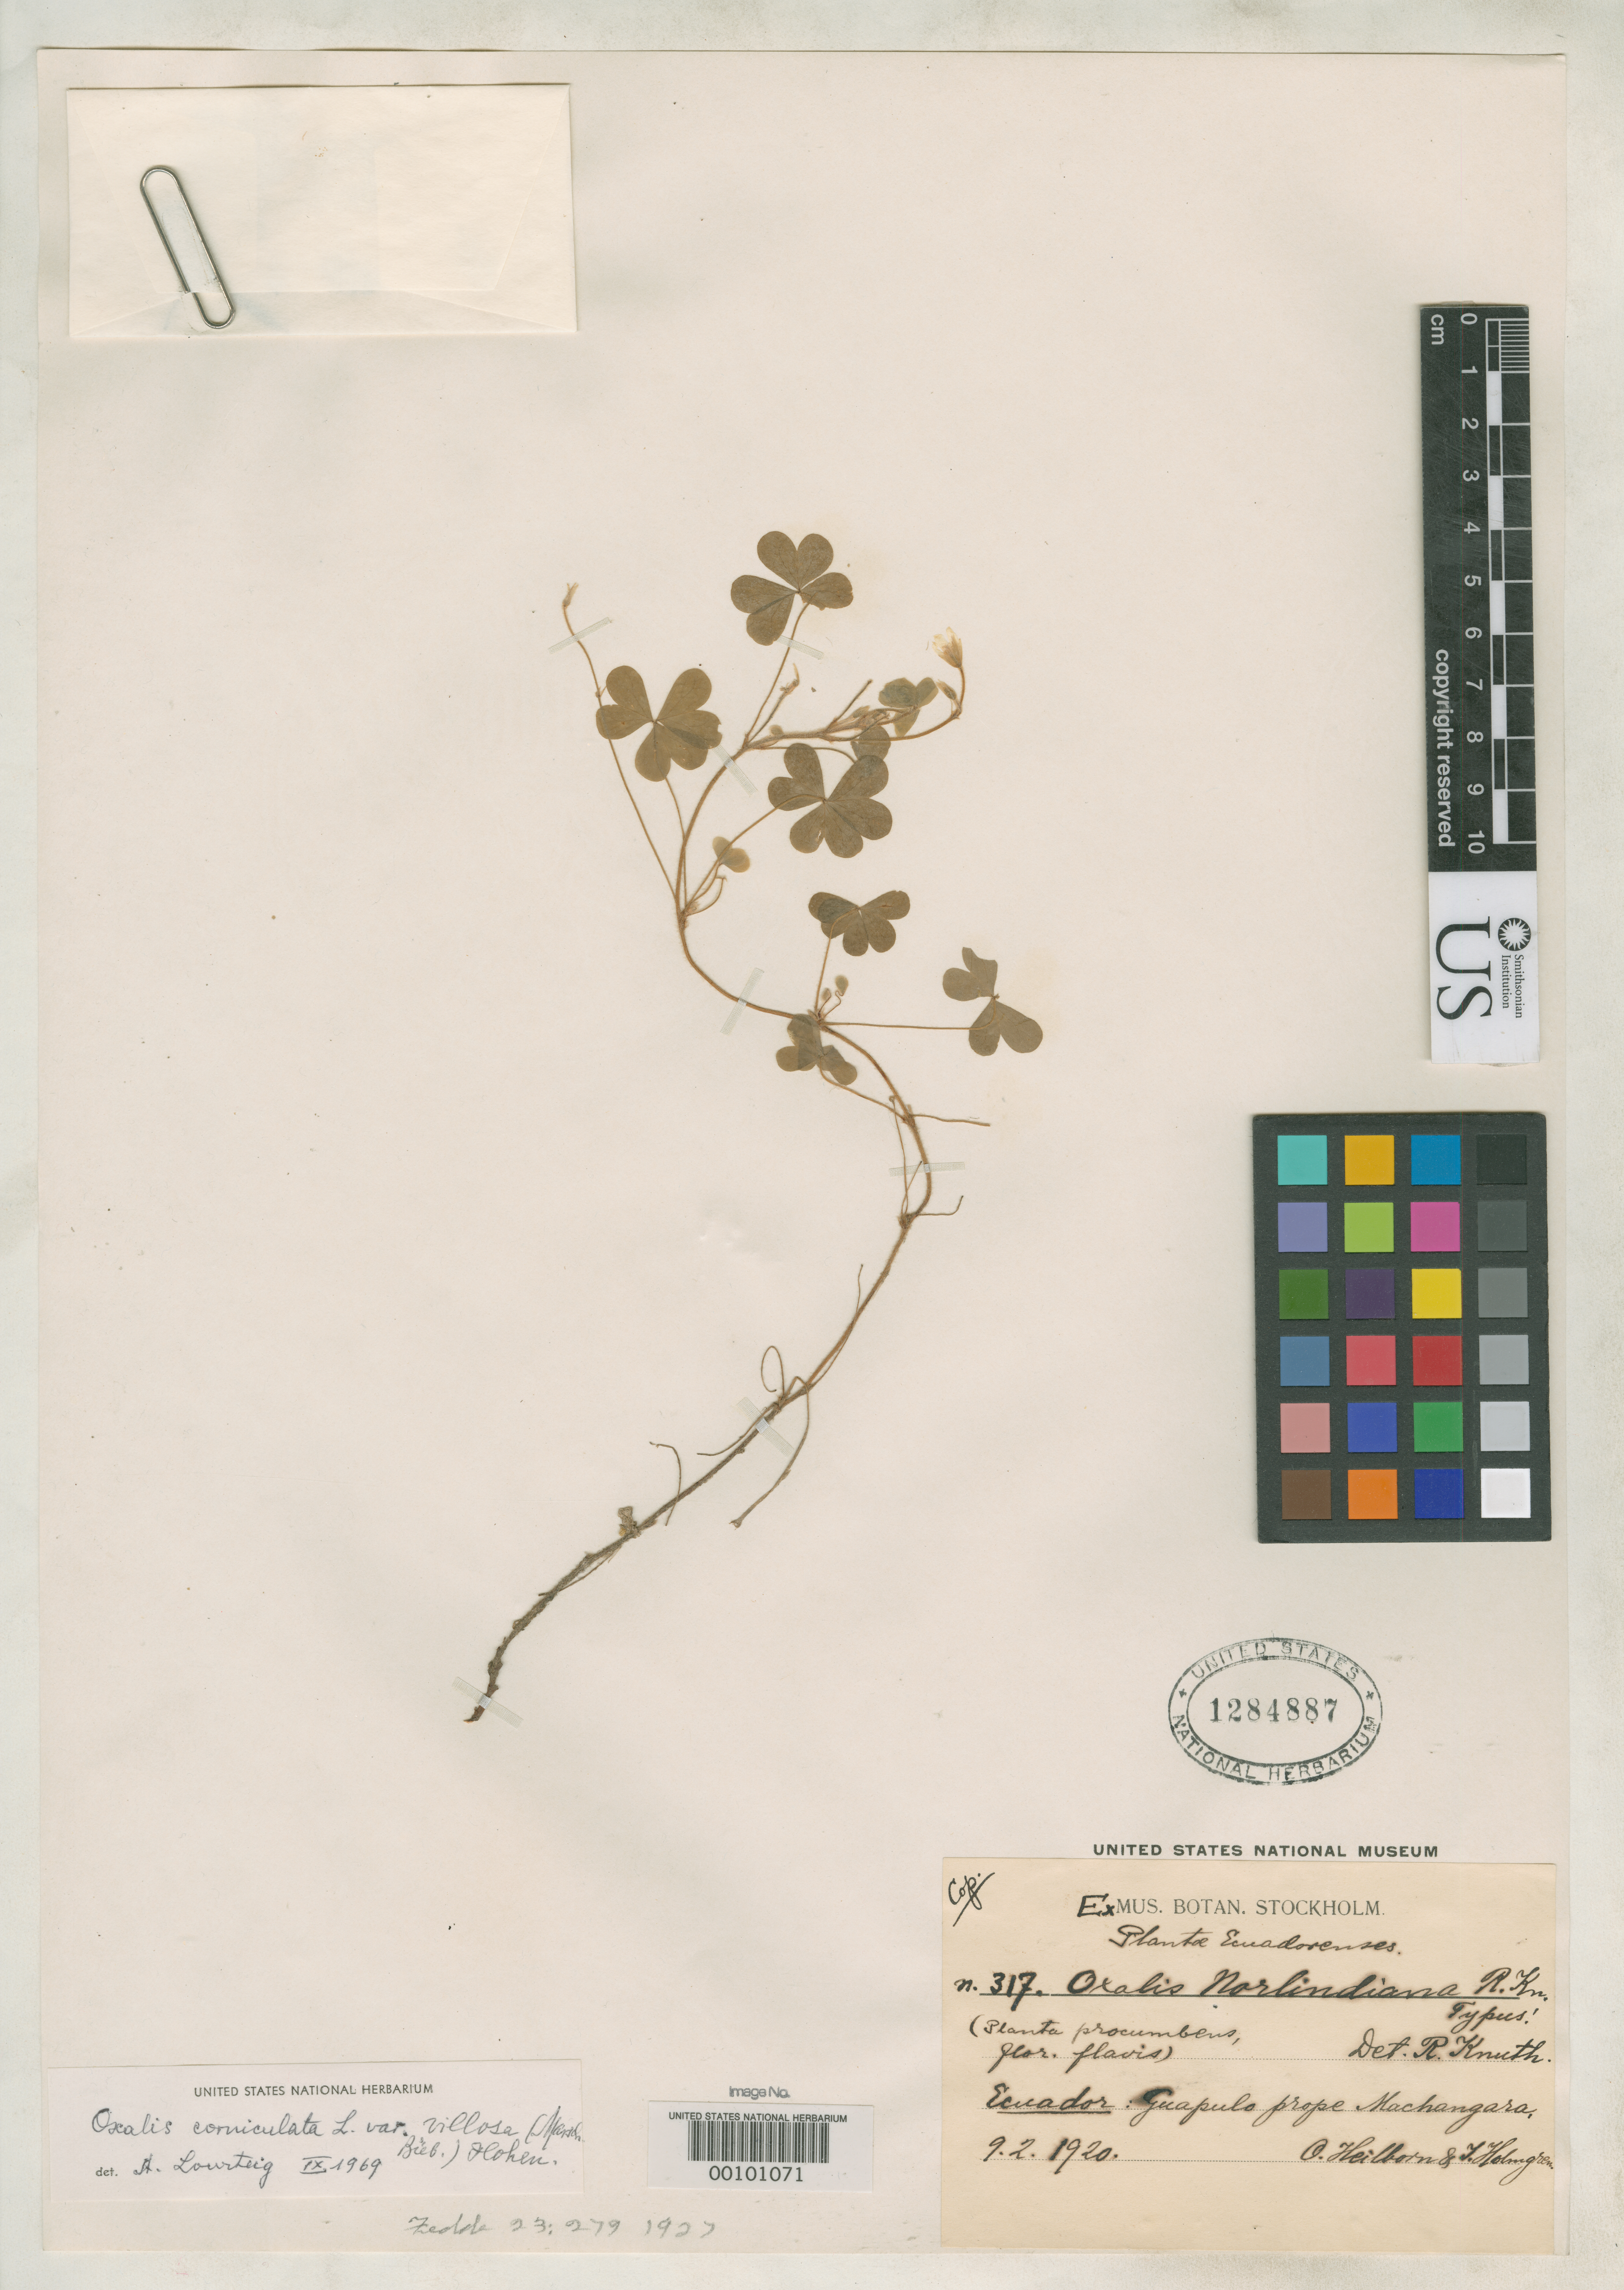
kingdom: Plantae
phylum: Tracheophyta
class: Magnoliopsida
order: Oxalidales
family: Oxalidaceae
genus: Oxalis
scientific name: Oxalis norlindiana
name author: R. Knuth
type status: Isotype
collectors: O. Heilborn & I. A. Holmgren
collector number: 317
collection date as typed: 02 Sep 1920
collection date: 1920-09-02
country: Ecuador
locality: Guapulo near Machangara.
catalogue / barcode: US 1284887